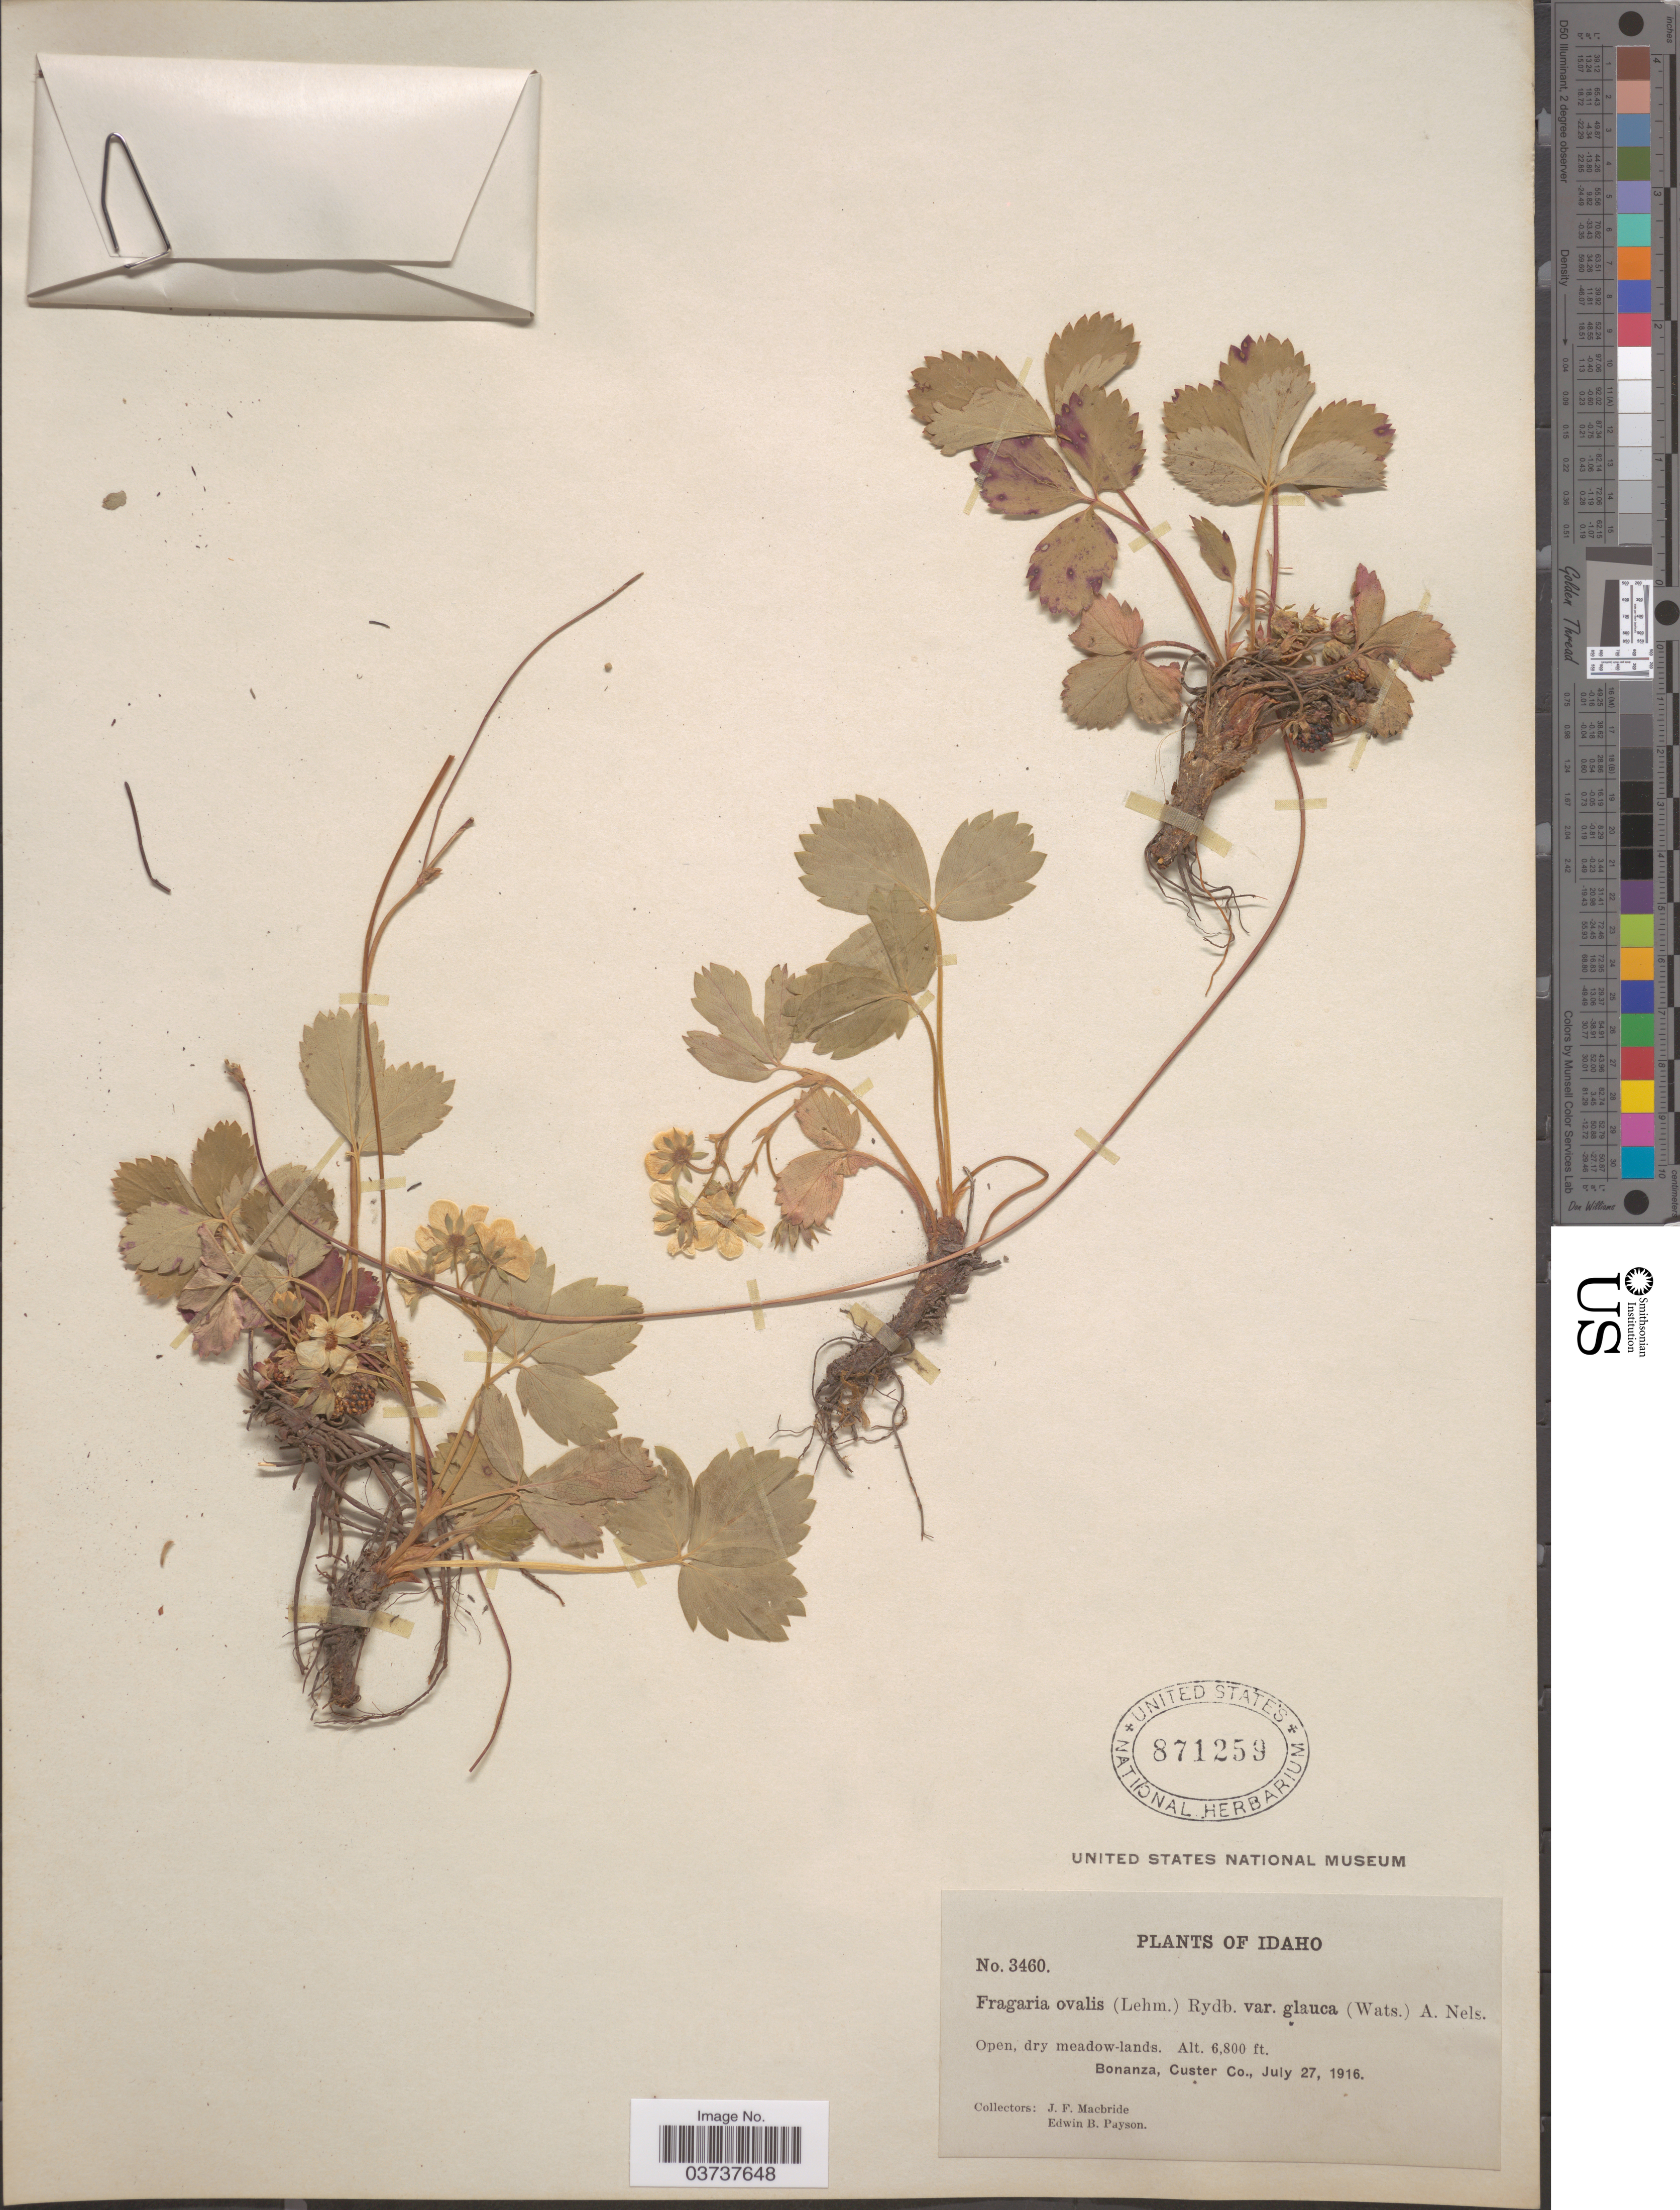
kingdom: Plantae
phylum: Tracheophyta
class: Magnoliopsida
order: Rosales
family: Rosaceae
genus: Fragaria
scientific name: Fragaria virginiana subsp. glauca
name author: (S. Watson) Staudt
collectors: J. F. Macbride & E. B. Payson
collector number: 3460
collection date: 1916-07-27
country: United States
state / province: Idaho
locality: Bonanza, Custer Co.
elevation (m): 2073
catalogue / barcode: US 871259